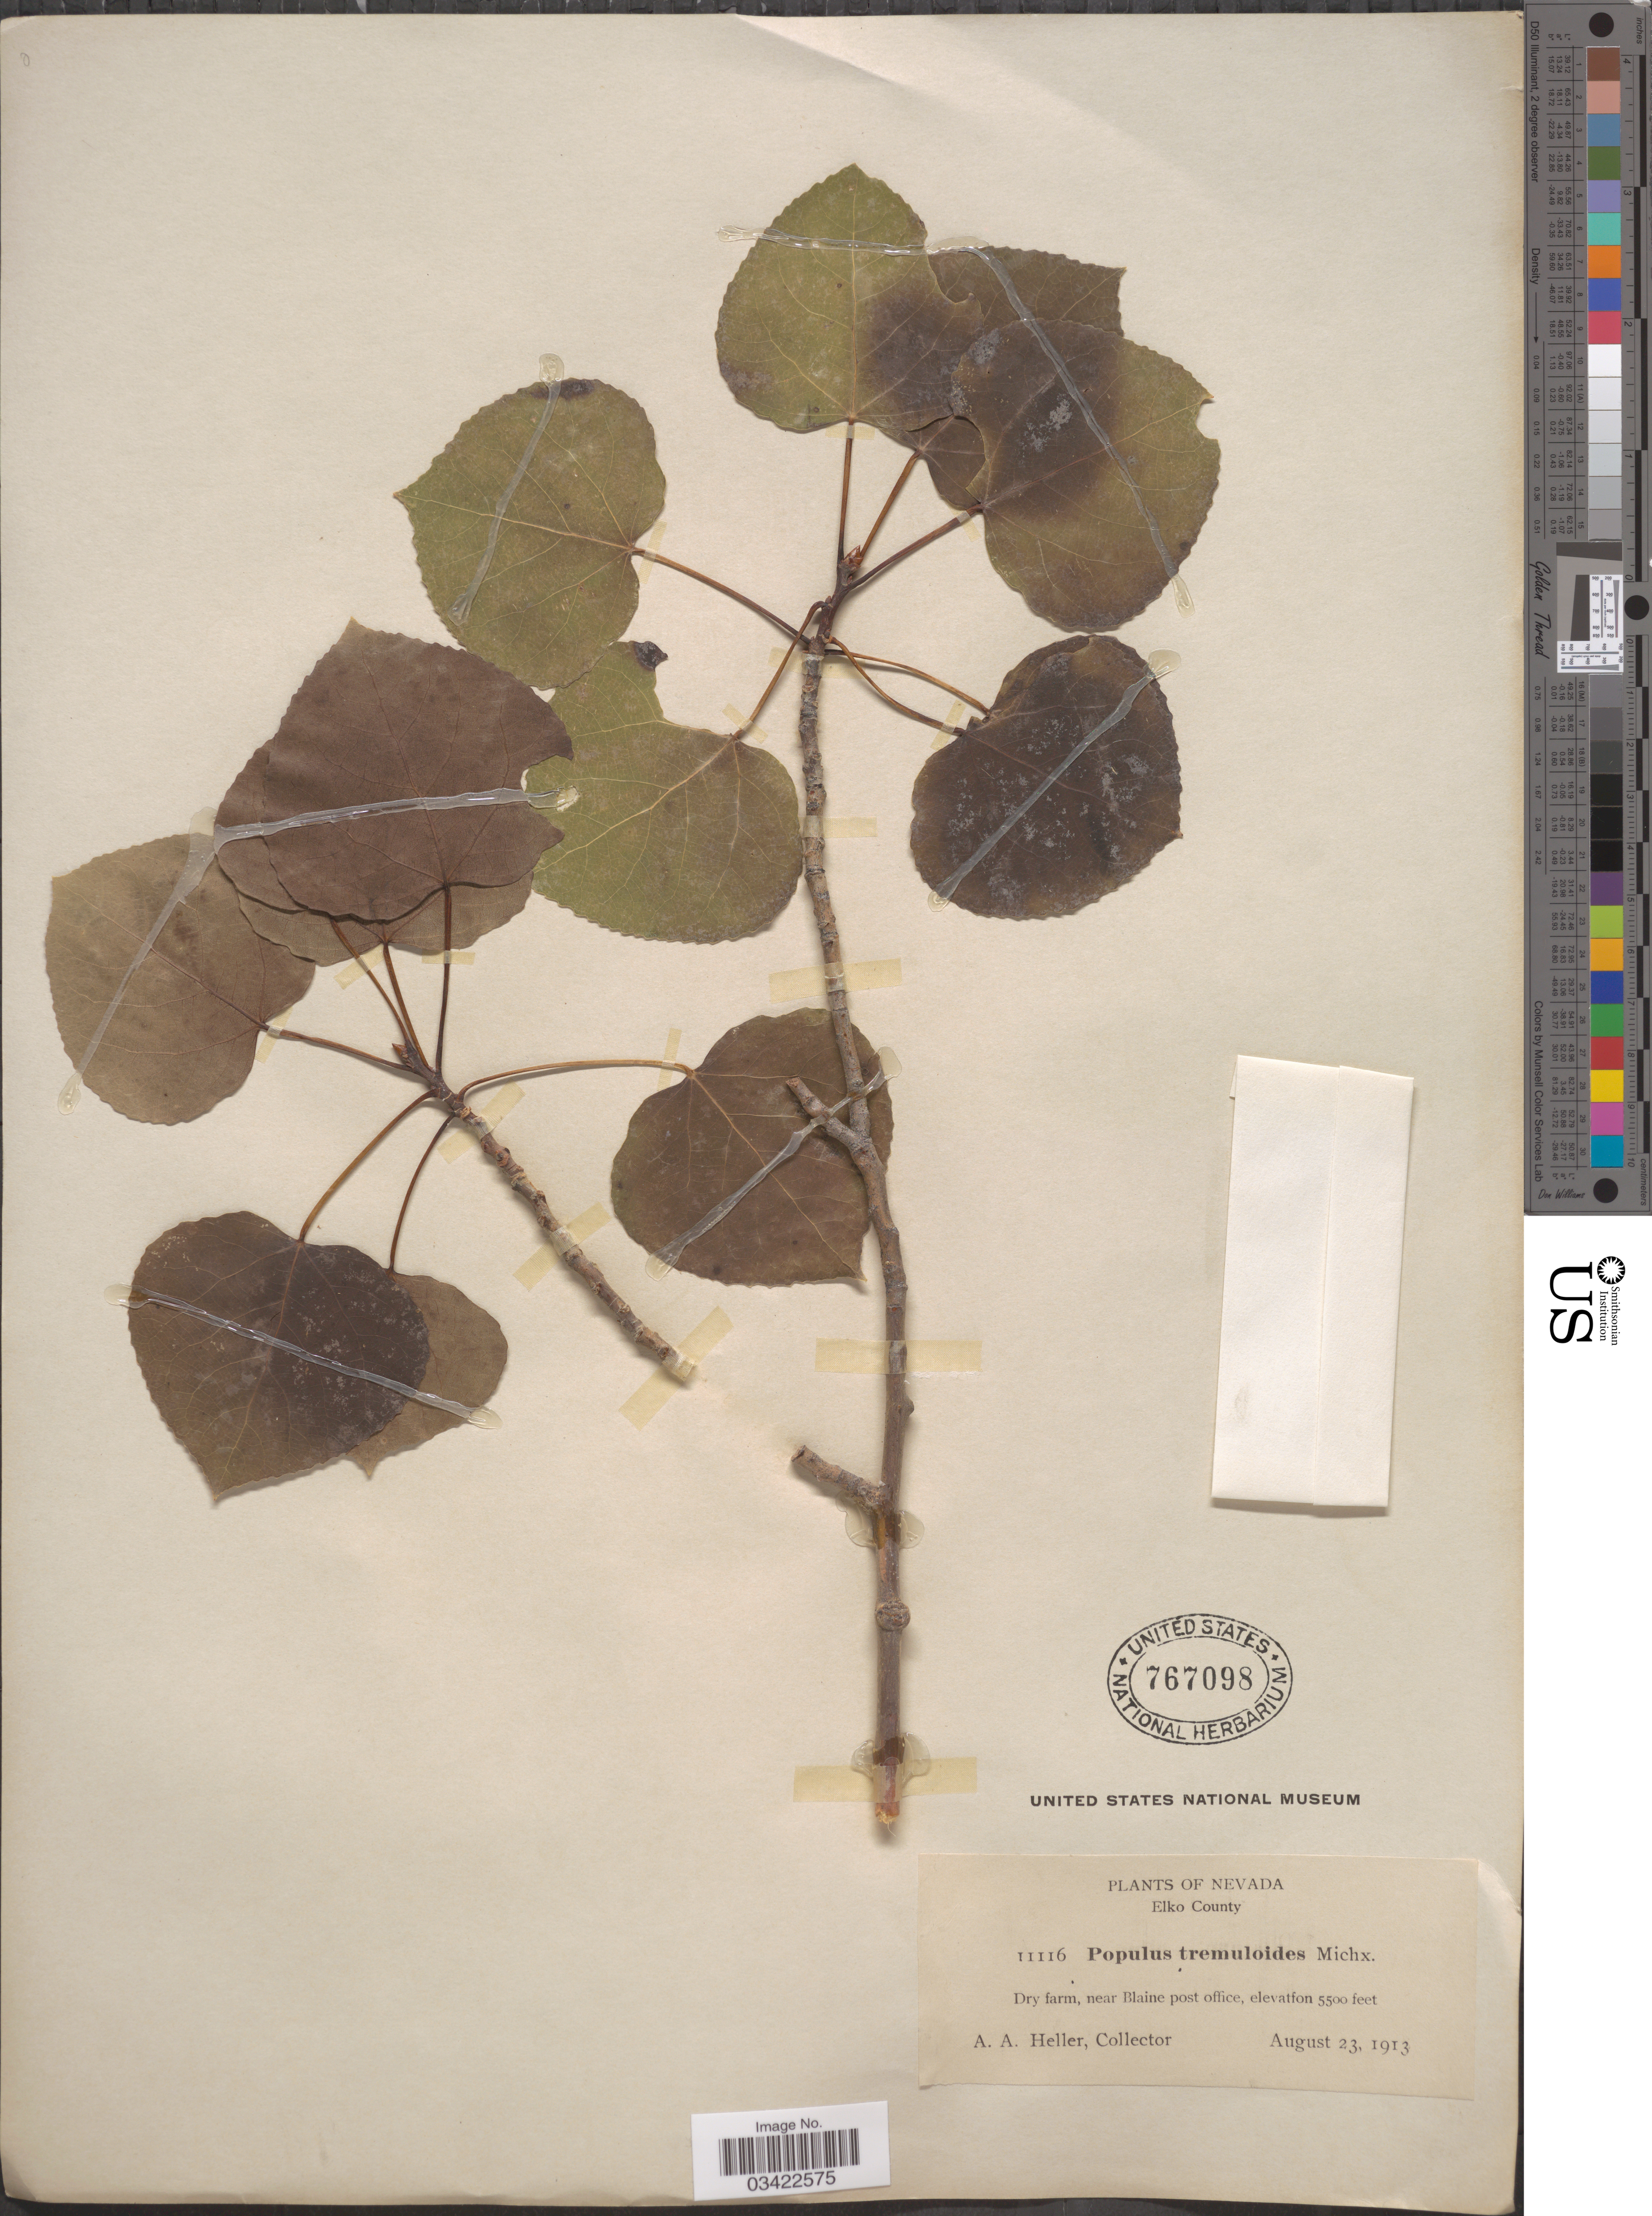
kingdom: Plantae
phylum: Tracheophyta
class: Magnoliopsida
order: Malpighiales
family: Salicaceae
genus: Populus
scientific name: Populus tremuloides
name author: Michx.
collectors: A. A. Heller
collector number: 11116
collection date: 1913-08-23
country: United States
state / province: Nevada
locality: Elko County. Dry farm, near Blaine post office.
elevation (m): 1676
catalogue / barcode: US 767098